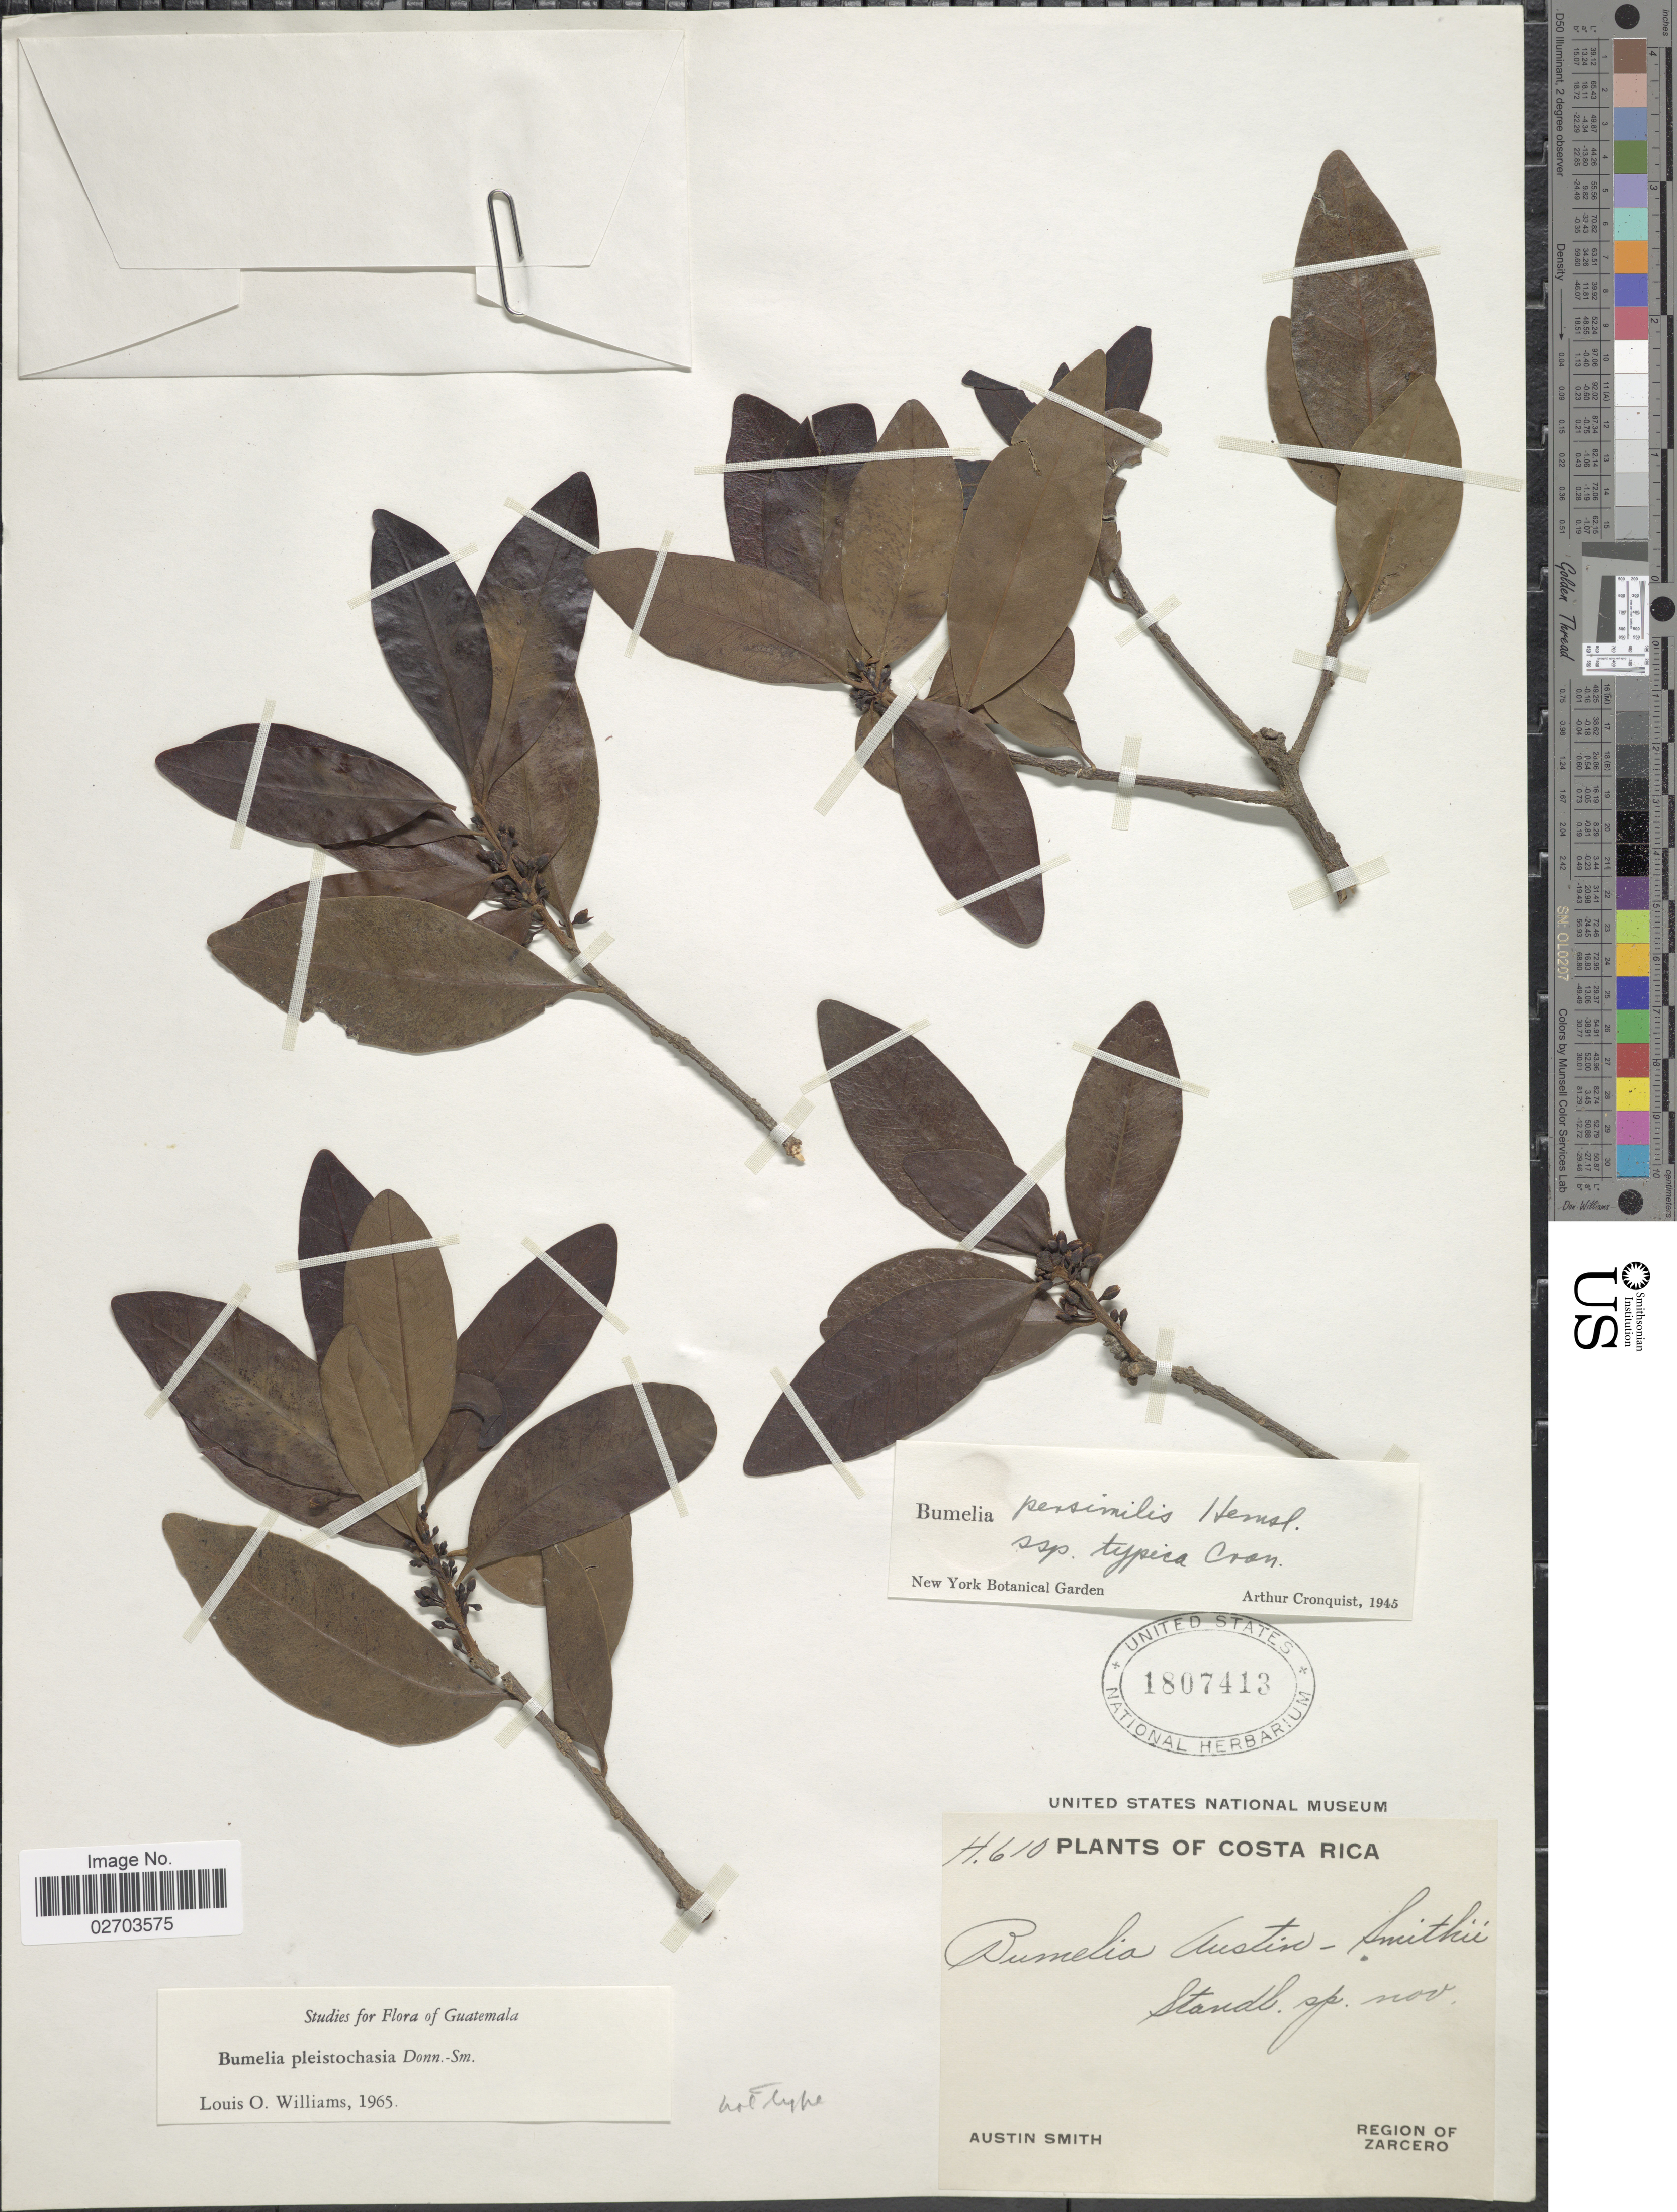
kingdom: Plantae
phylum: Tracheophyta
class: Magnoliopsida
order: Ericales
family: Sapotaceae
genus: Sideroxylon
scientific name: Sideroxylon persimile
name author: (Hemsl.) T.D. Penn.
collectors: Aust P. Smith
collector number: H.610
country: Costa Rica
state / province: Alajuela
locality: Region of Zarcero.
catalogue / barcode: US 1807413